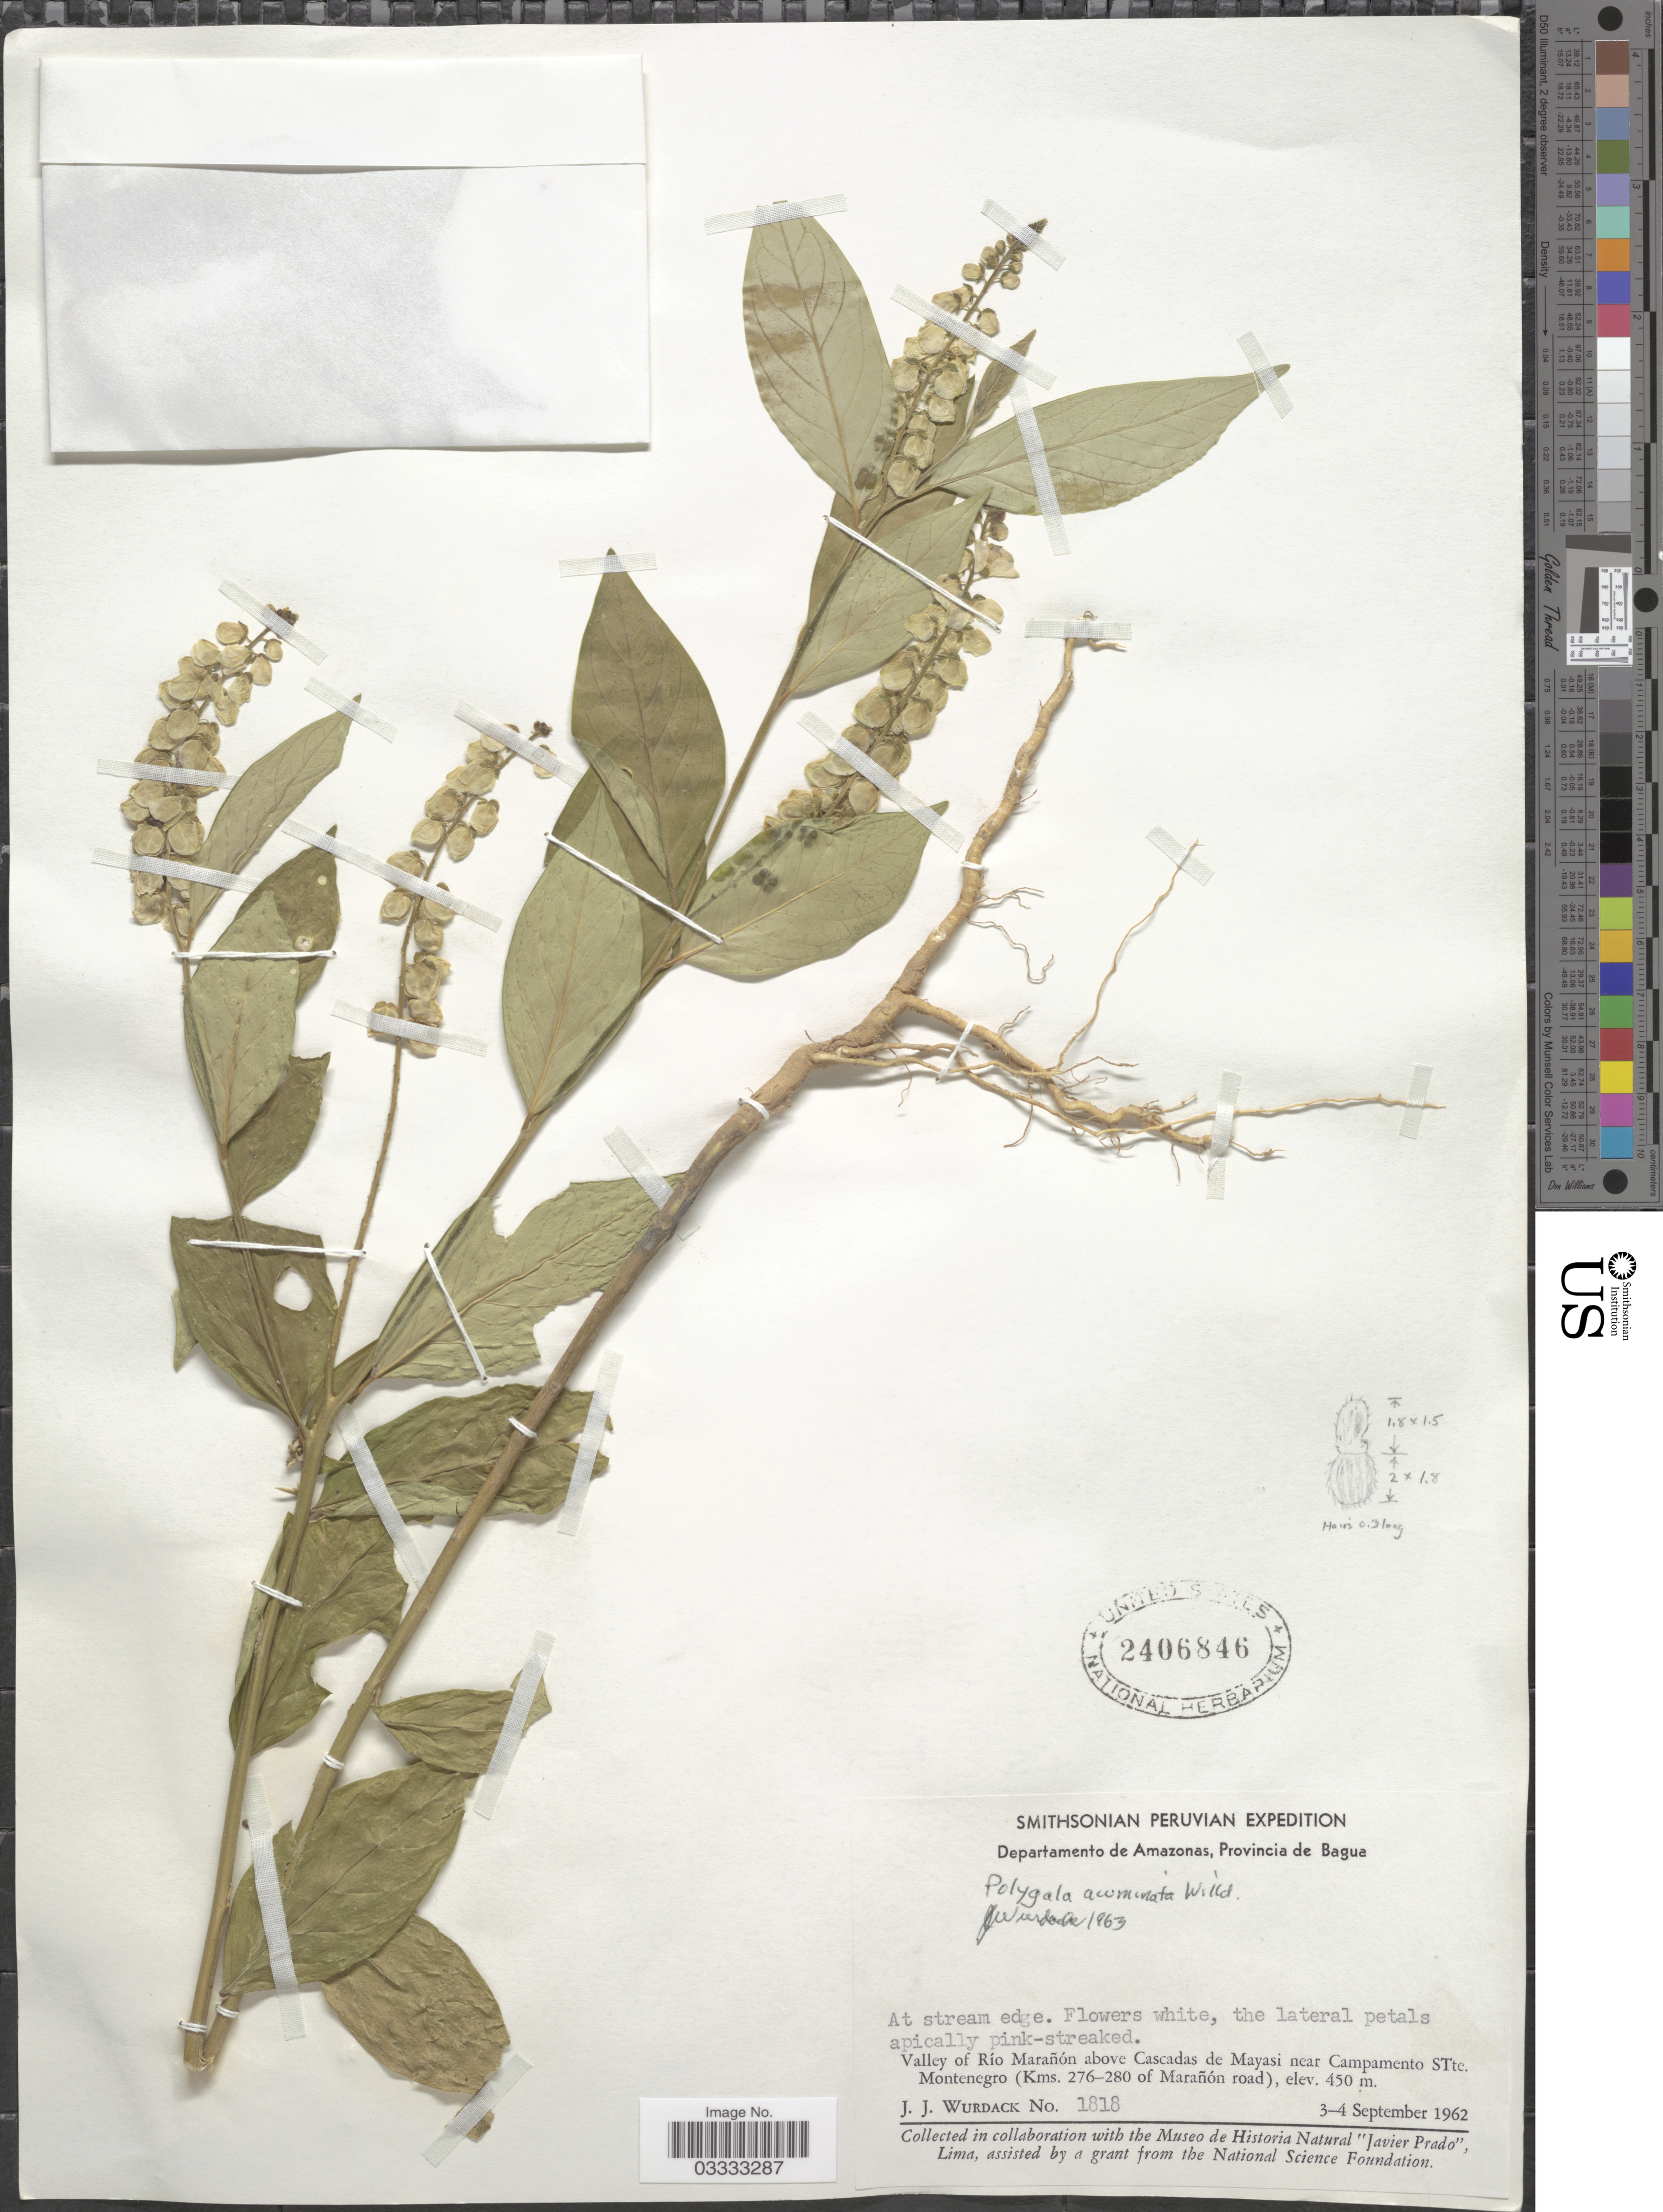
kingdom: Plantae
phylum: Tracheophyta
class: Magnoliopsida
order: Fabales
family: Polygalaceae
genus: Asemeia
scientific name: Asemeia acuminata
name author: (Willd.) J.F.B. Pastore & J.R. Abbott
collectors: J. J. Wurdack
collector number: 1818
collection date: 1962-09-03/1962-09-04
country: Peru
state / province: Amazonas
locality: Departamento de Amazonas, Provincia de Bagua. Valley of Río Marañón above Cascadas de Mayasi near Campamento STte. Montenegro (Kms. 276-280 of Marañón road).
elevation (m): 450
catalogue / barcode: US 2406846